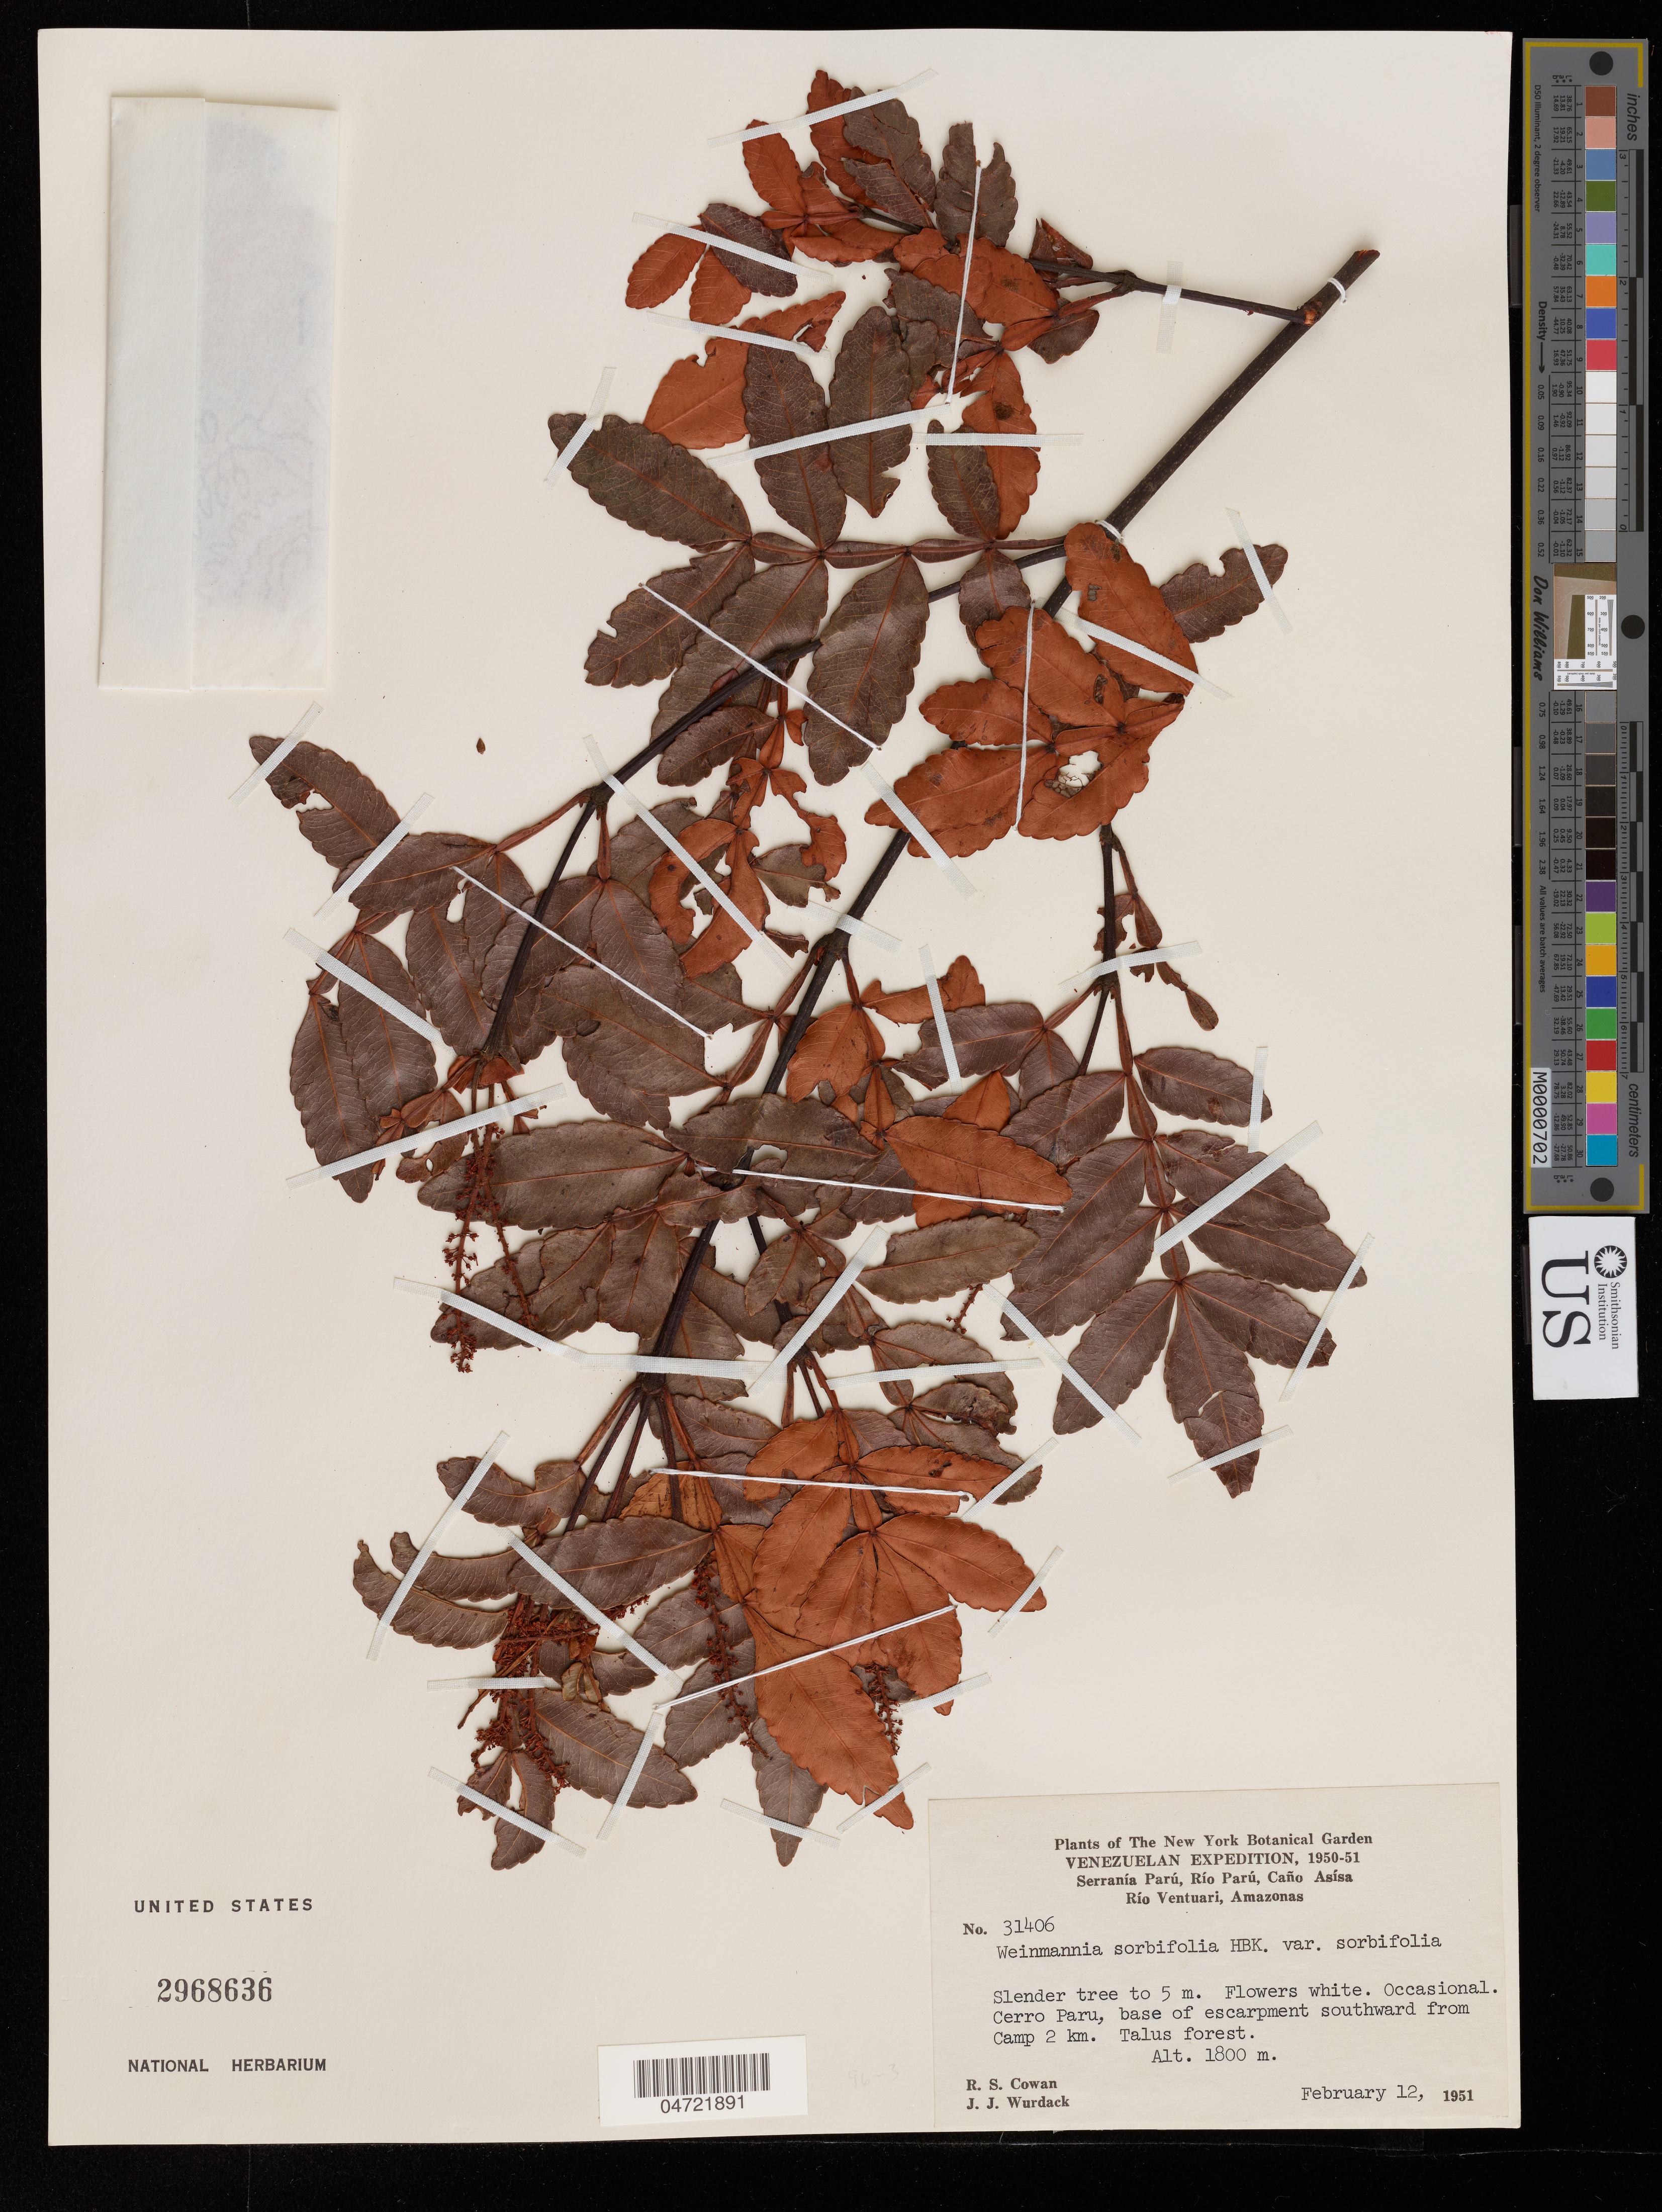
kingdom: Plantae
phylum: Tracheophyta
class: Magnoliopsida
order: Oxalidales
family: Cunoniaceae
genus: Weinmannia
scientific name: Weinmannia sorbifolia var. sorbifolia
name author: Kunth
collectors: R. S. Cowan & J. J. Wurdack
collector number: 31406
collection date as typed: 12-Feb-51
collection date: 1951-02-12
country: Venezuela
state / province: Amazonas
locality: Serranía Parú, Río Parú, Caño Asísa, 2 km south of camp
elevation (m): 1800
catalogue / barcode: US 2968636